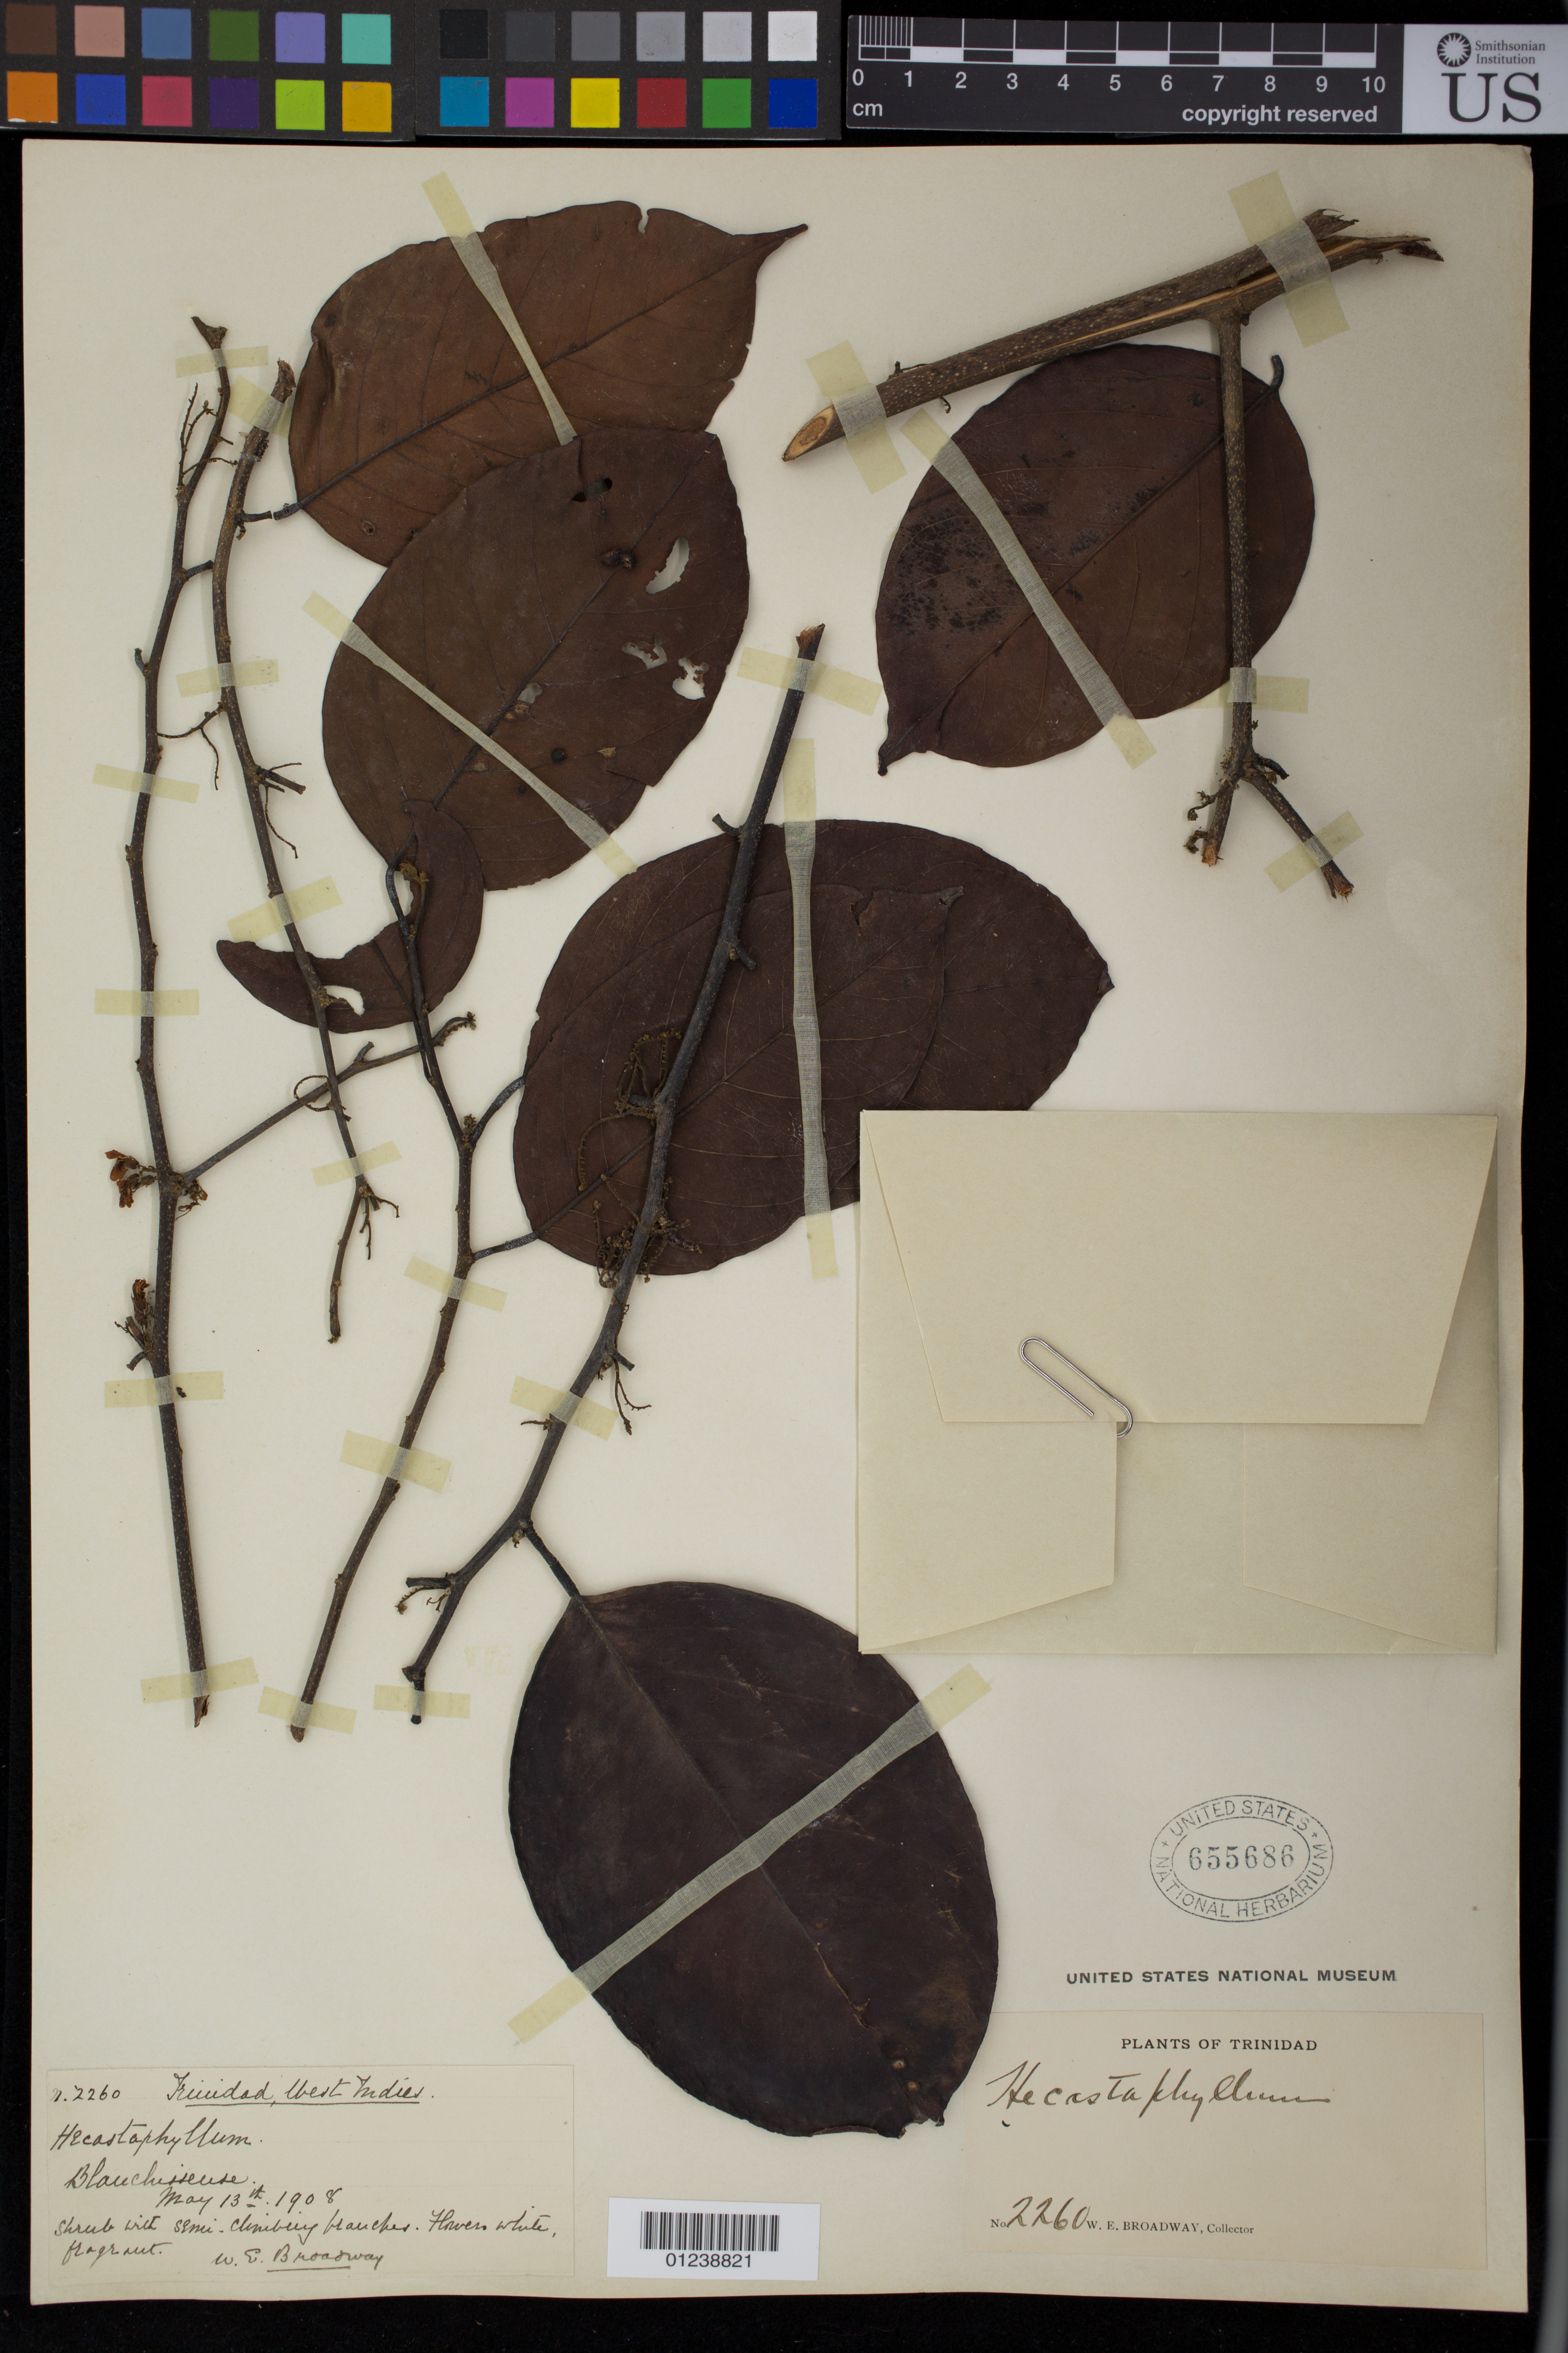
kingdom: Plantae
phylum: Tracheophyta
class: Magnoliopsida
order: Fabales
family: Fabaceae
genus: Dalbergia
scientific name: Dalbergia brownei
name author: (Jacq.) Schinz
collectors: W. E. Broadway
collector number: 2260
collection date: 1908-05-13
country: Trinidad and Tobago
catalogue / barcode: US 655686